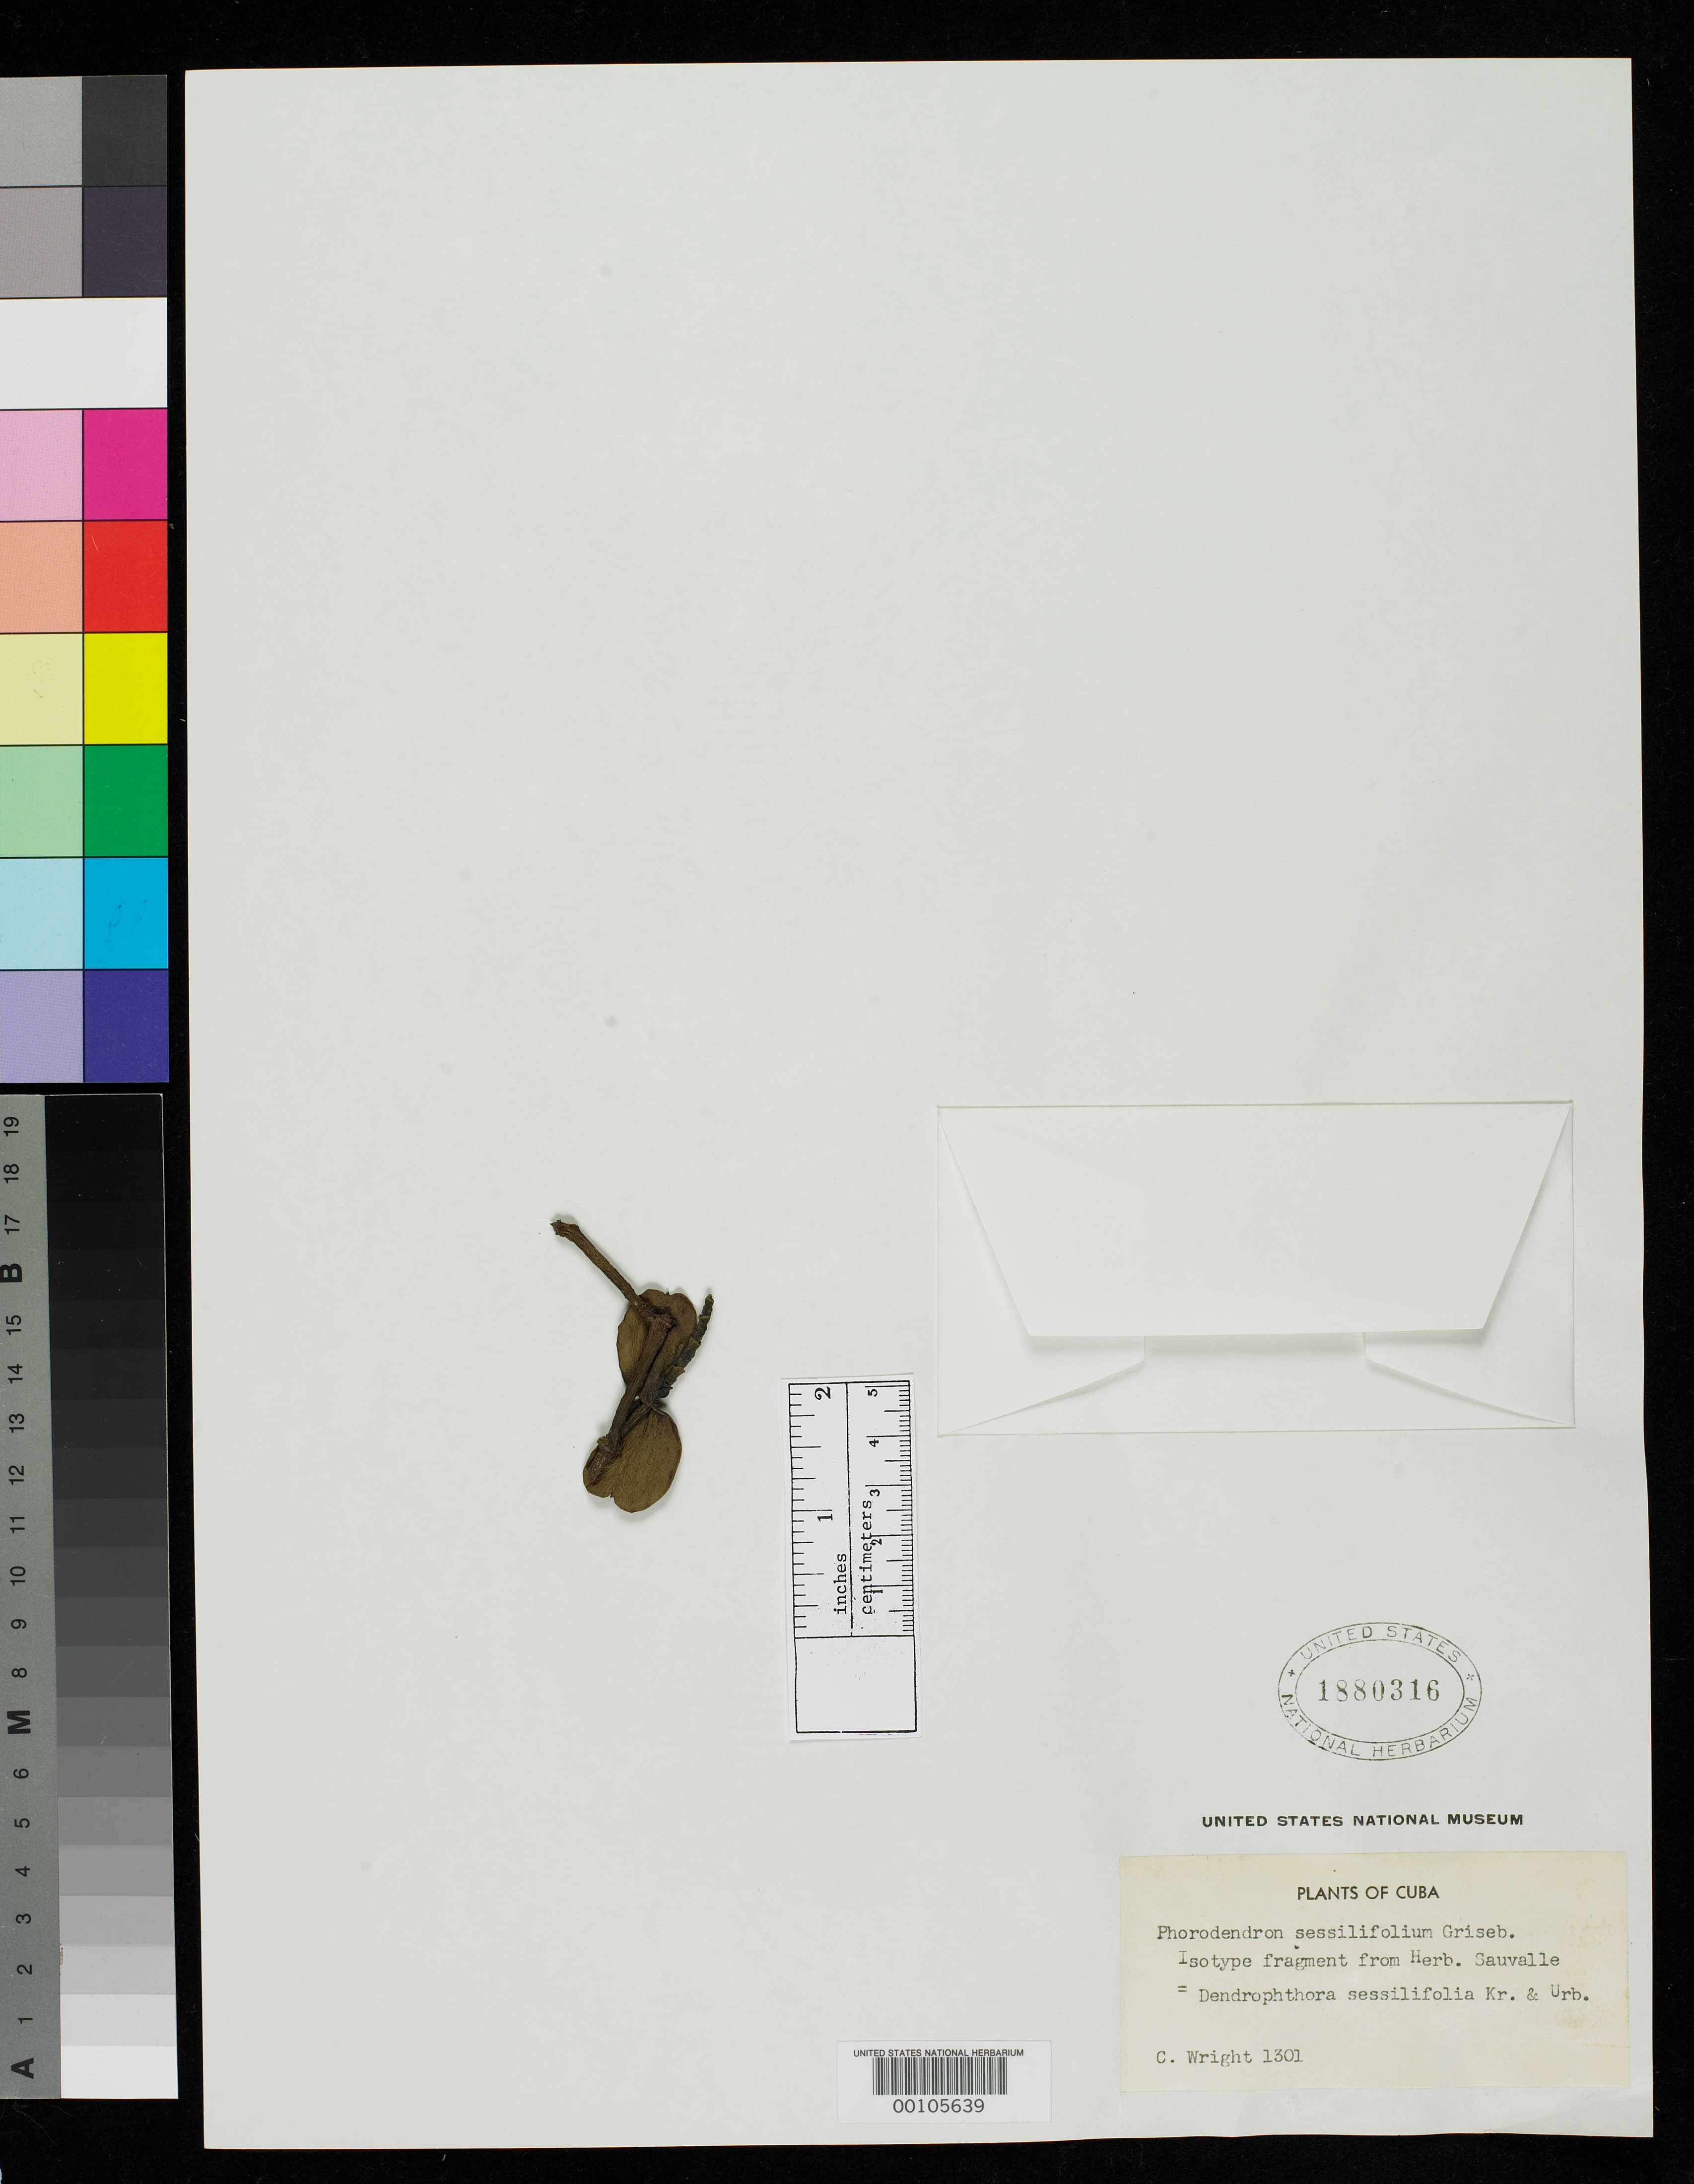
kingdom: Plantae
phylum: Tracheophyta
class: Magnoliopsida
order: Santalales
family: Viscaceae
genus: Phoradendron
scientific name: Phoradendron sessilifolium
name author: Griseb.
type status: Type Material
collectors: C. Wright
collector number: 1301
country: Cuba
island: Greater Antilles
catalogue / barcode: US 1880316